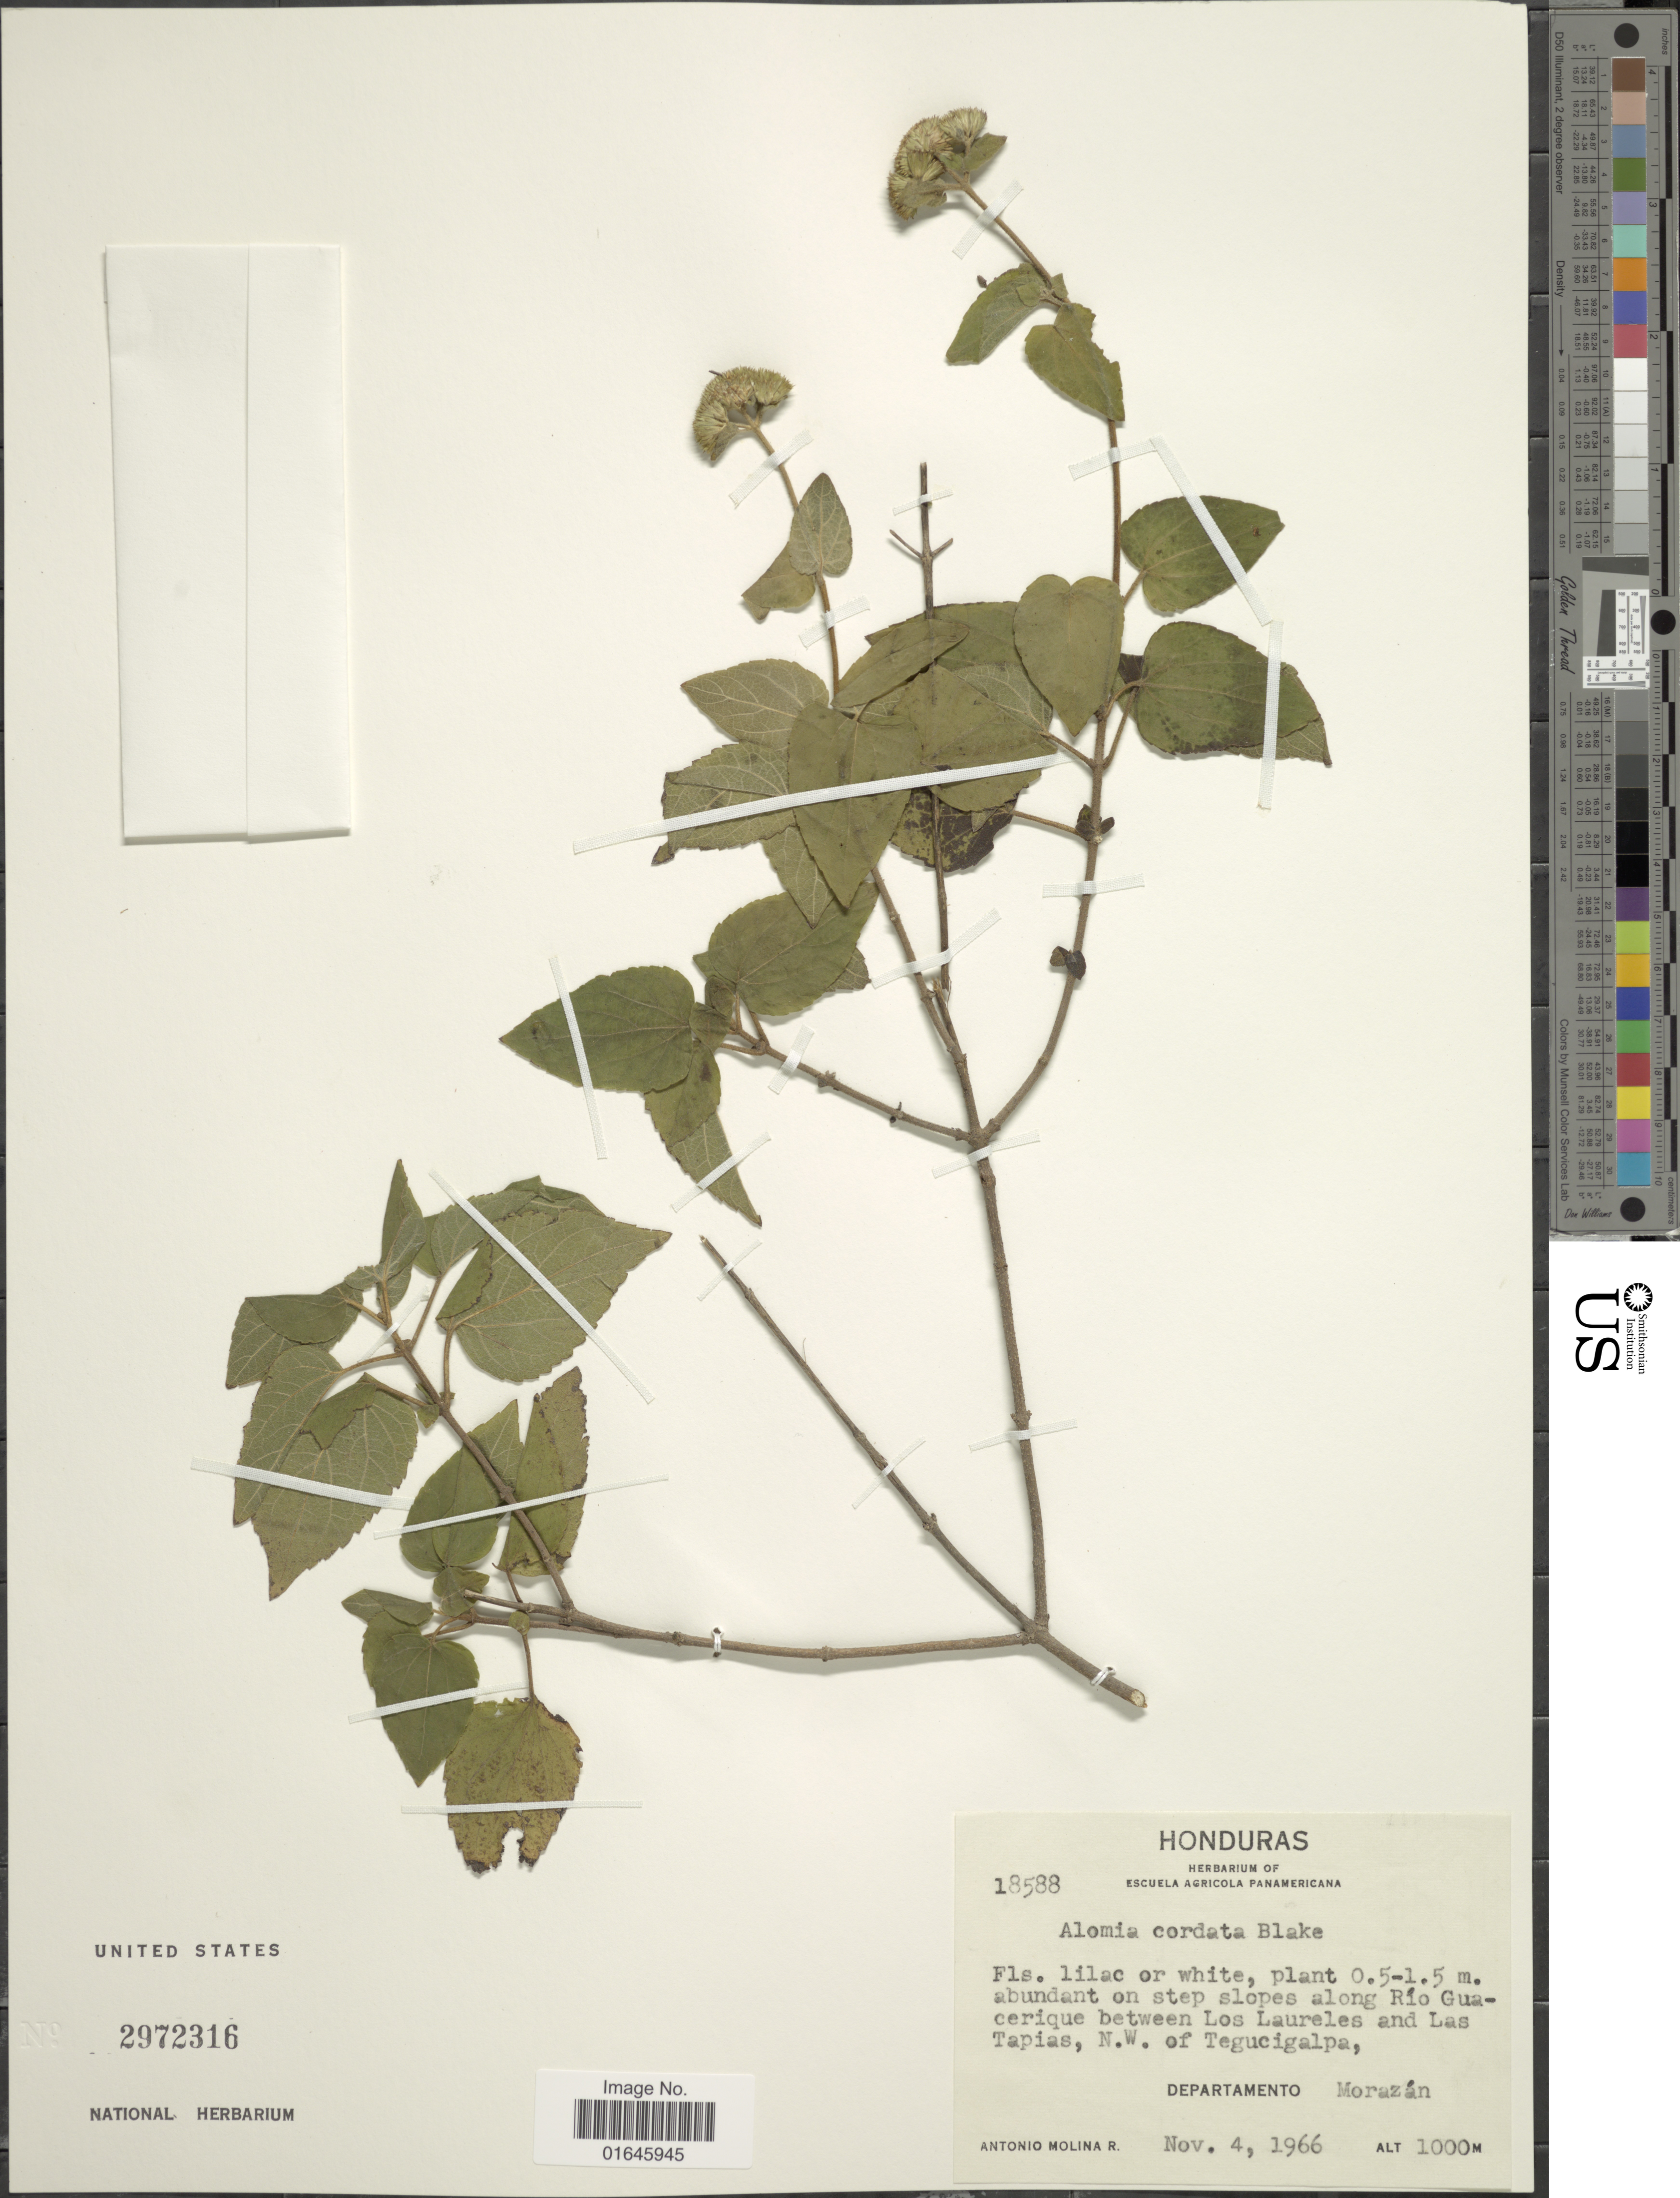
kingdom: Plantae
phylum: Tracheophyta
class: Magnoliopsida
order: Asterales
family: Asteraceae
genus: Blakeanthus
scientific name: Blakeanthus cordatus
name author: (Blake) R.M. King & H. Rob.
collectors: A. Molina R.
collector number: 18588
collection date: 1966-11-04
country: Honduras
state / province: Fco. Morazán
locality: Departamanto Morazan, on step slopes along Rio Guacerique between Los Laureles an Las Tapias, N.W. of Tegucigalpa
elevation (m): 1000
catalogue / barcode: US 2972316